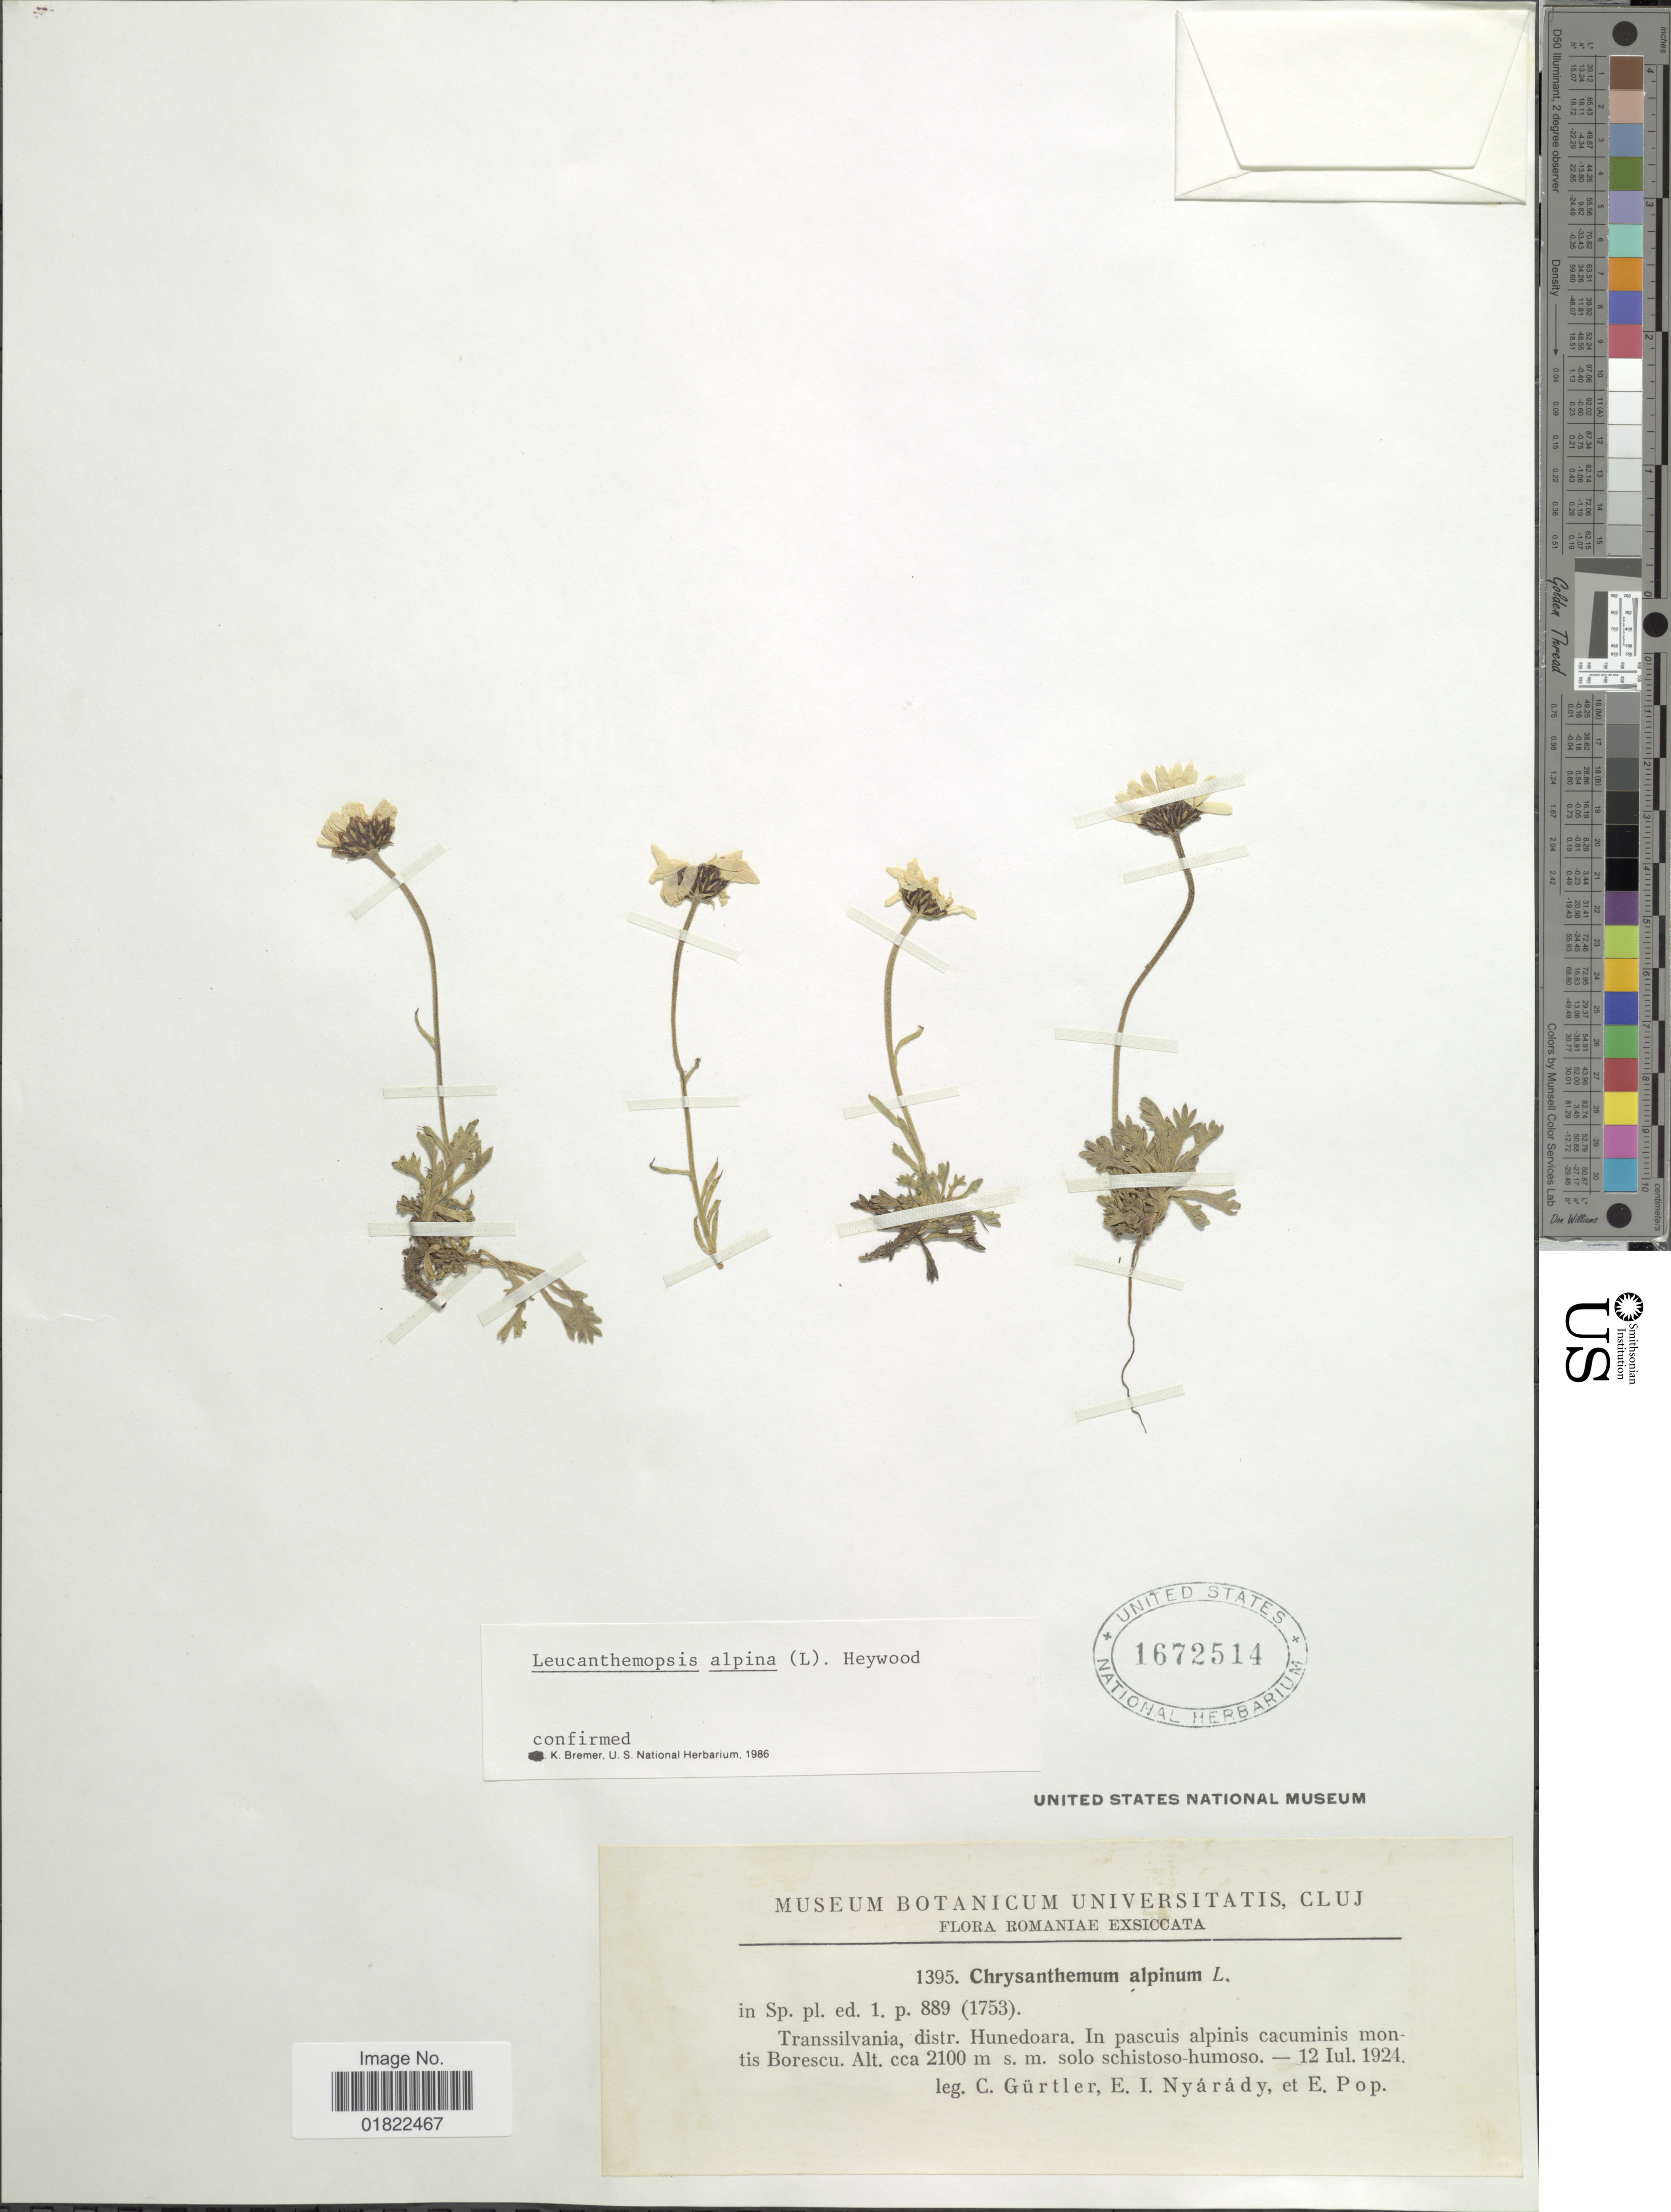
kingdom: Plantae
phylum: Tracheophyta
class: Magnoliopsida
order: Asterales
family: Asteraceae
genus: Leucanthemopsis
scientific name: Leucanthemopsis alpina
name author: (L.) Heywood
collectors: C. Gürtler, E. Nyárády & E. Pop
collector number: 1395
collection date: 1924-07-12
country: Romania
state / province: Hunedoara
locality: Transsilvania, distr. Hunedoara. In pascuis alpinis cacuminis montis Borescu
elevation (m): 2100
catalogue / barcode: US 1672514